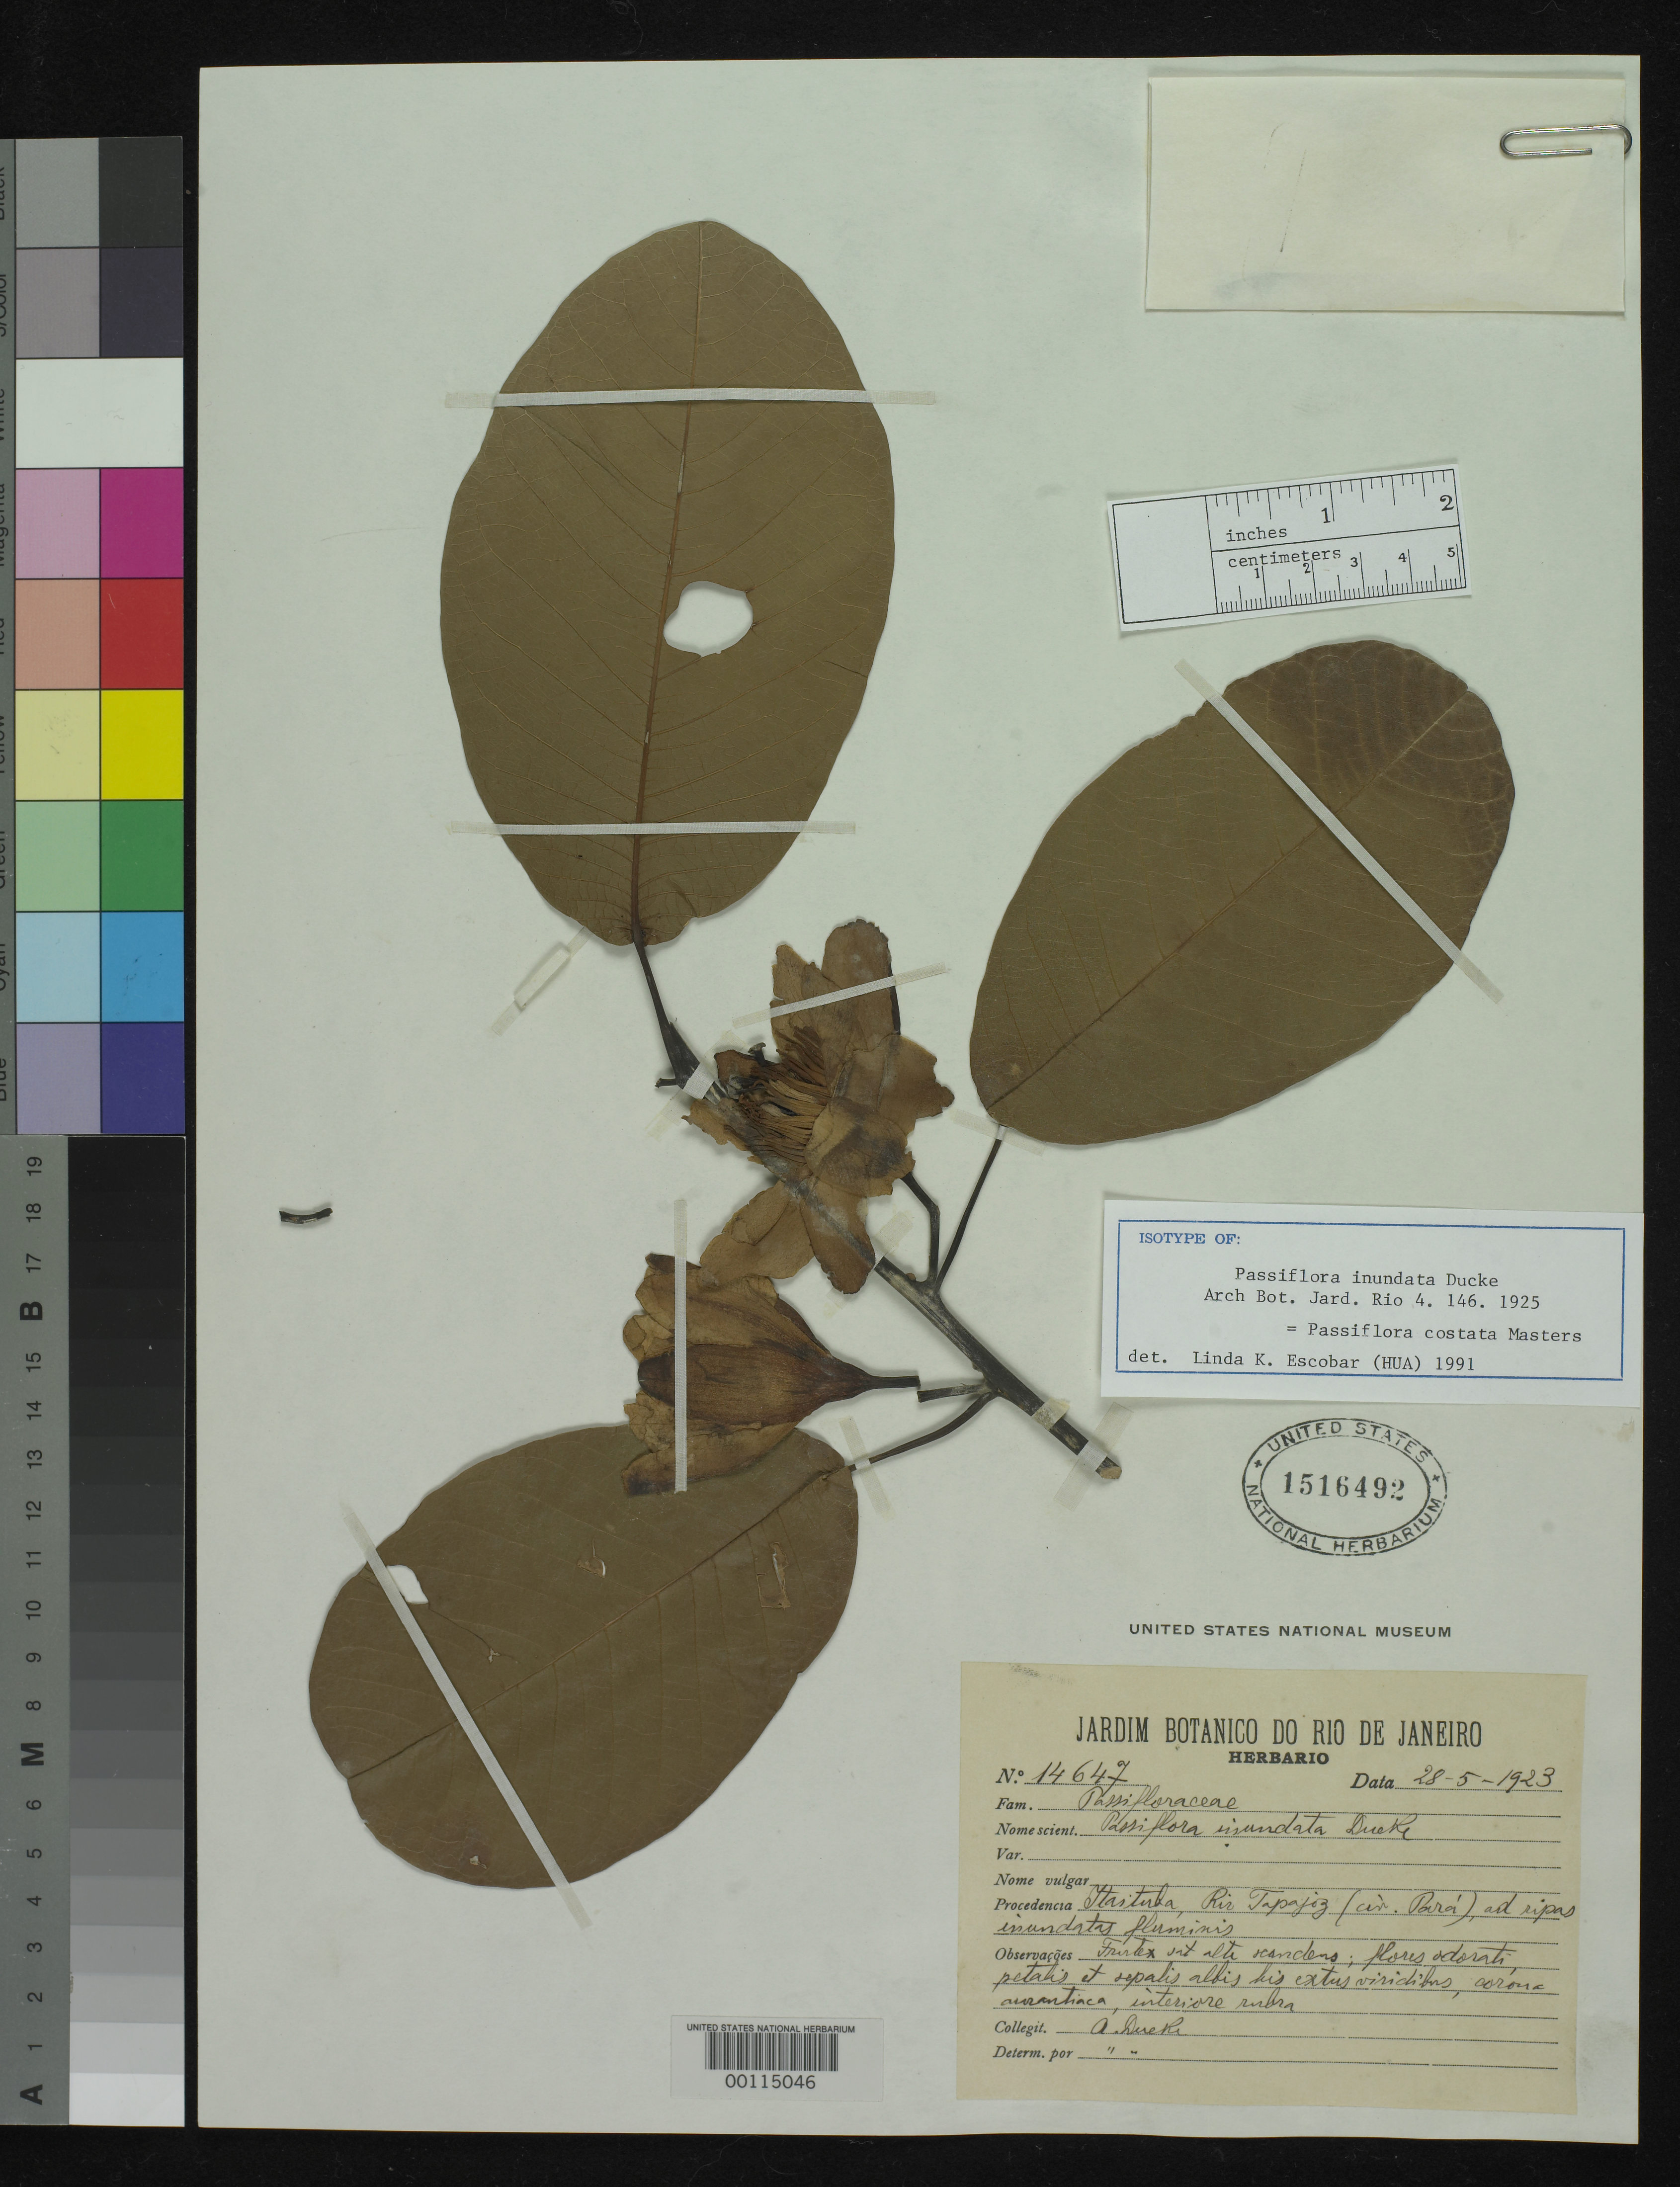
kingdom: Plantae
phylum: Tracheophyta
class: Magnoliopsida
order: Malpighiales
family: Passifloraceae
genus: Passiflora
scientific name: Passiflora inundata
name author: Ducke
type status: Isotype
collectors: A. Ducke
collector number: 14647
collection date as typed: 28 May 1923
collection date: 1923-05-28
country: Brazil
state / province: Pará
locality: Rio Tapajoz.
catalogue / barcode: US 1516492